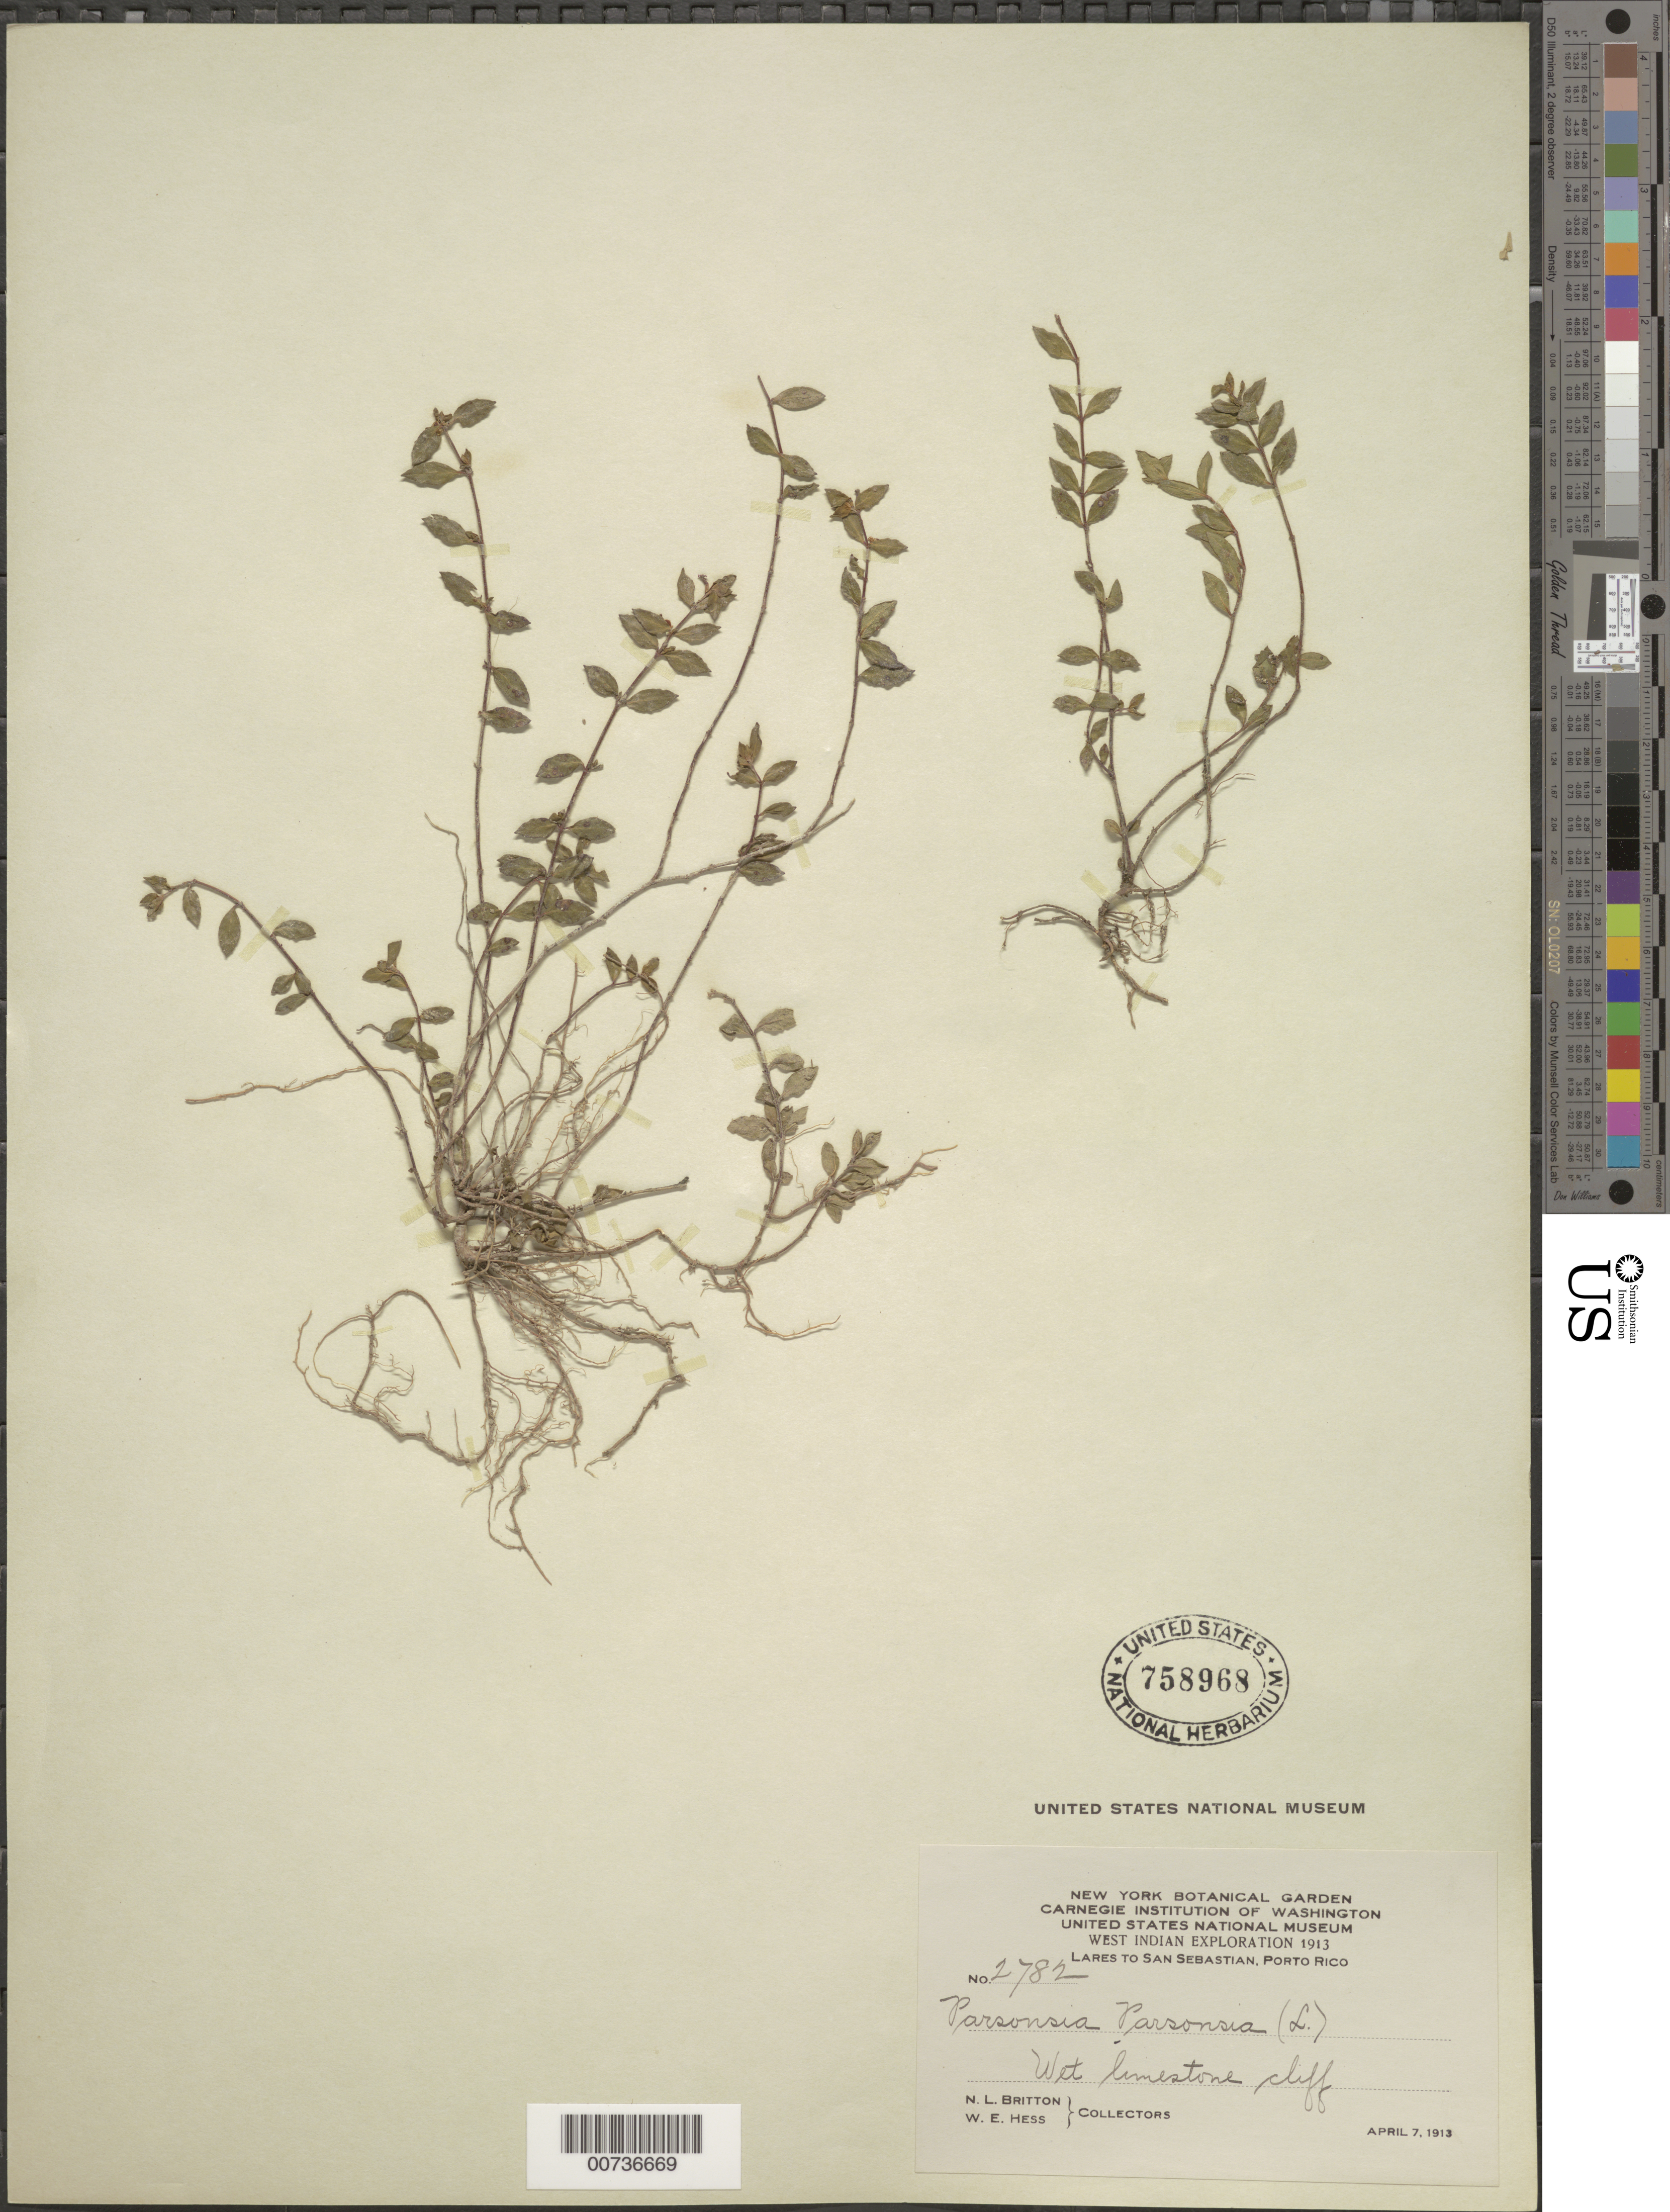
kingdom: Plantae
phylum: Tracheophyta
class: Magnoliopsida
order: Myrtales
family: Lythraceae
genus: Cuphea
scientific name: Cuphea parsonsia var. parsonsia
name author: (L.) R. Br. ex Steud.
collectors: N. Britton & W. Hess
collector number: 2782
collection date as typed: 07 Apr 1913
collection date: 1913-04-07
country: Puerto Rico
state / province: Lares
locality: Lares to San Sebastian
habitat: Wet limestone cliff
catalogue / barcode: US 758968